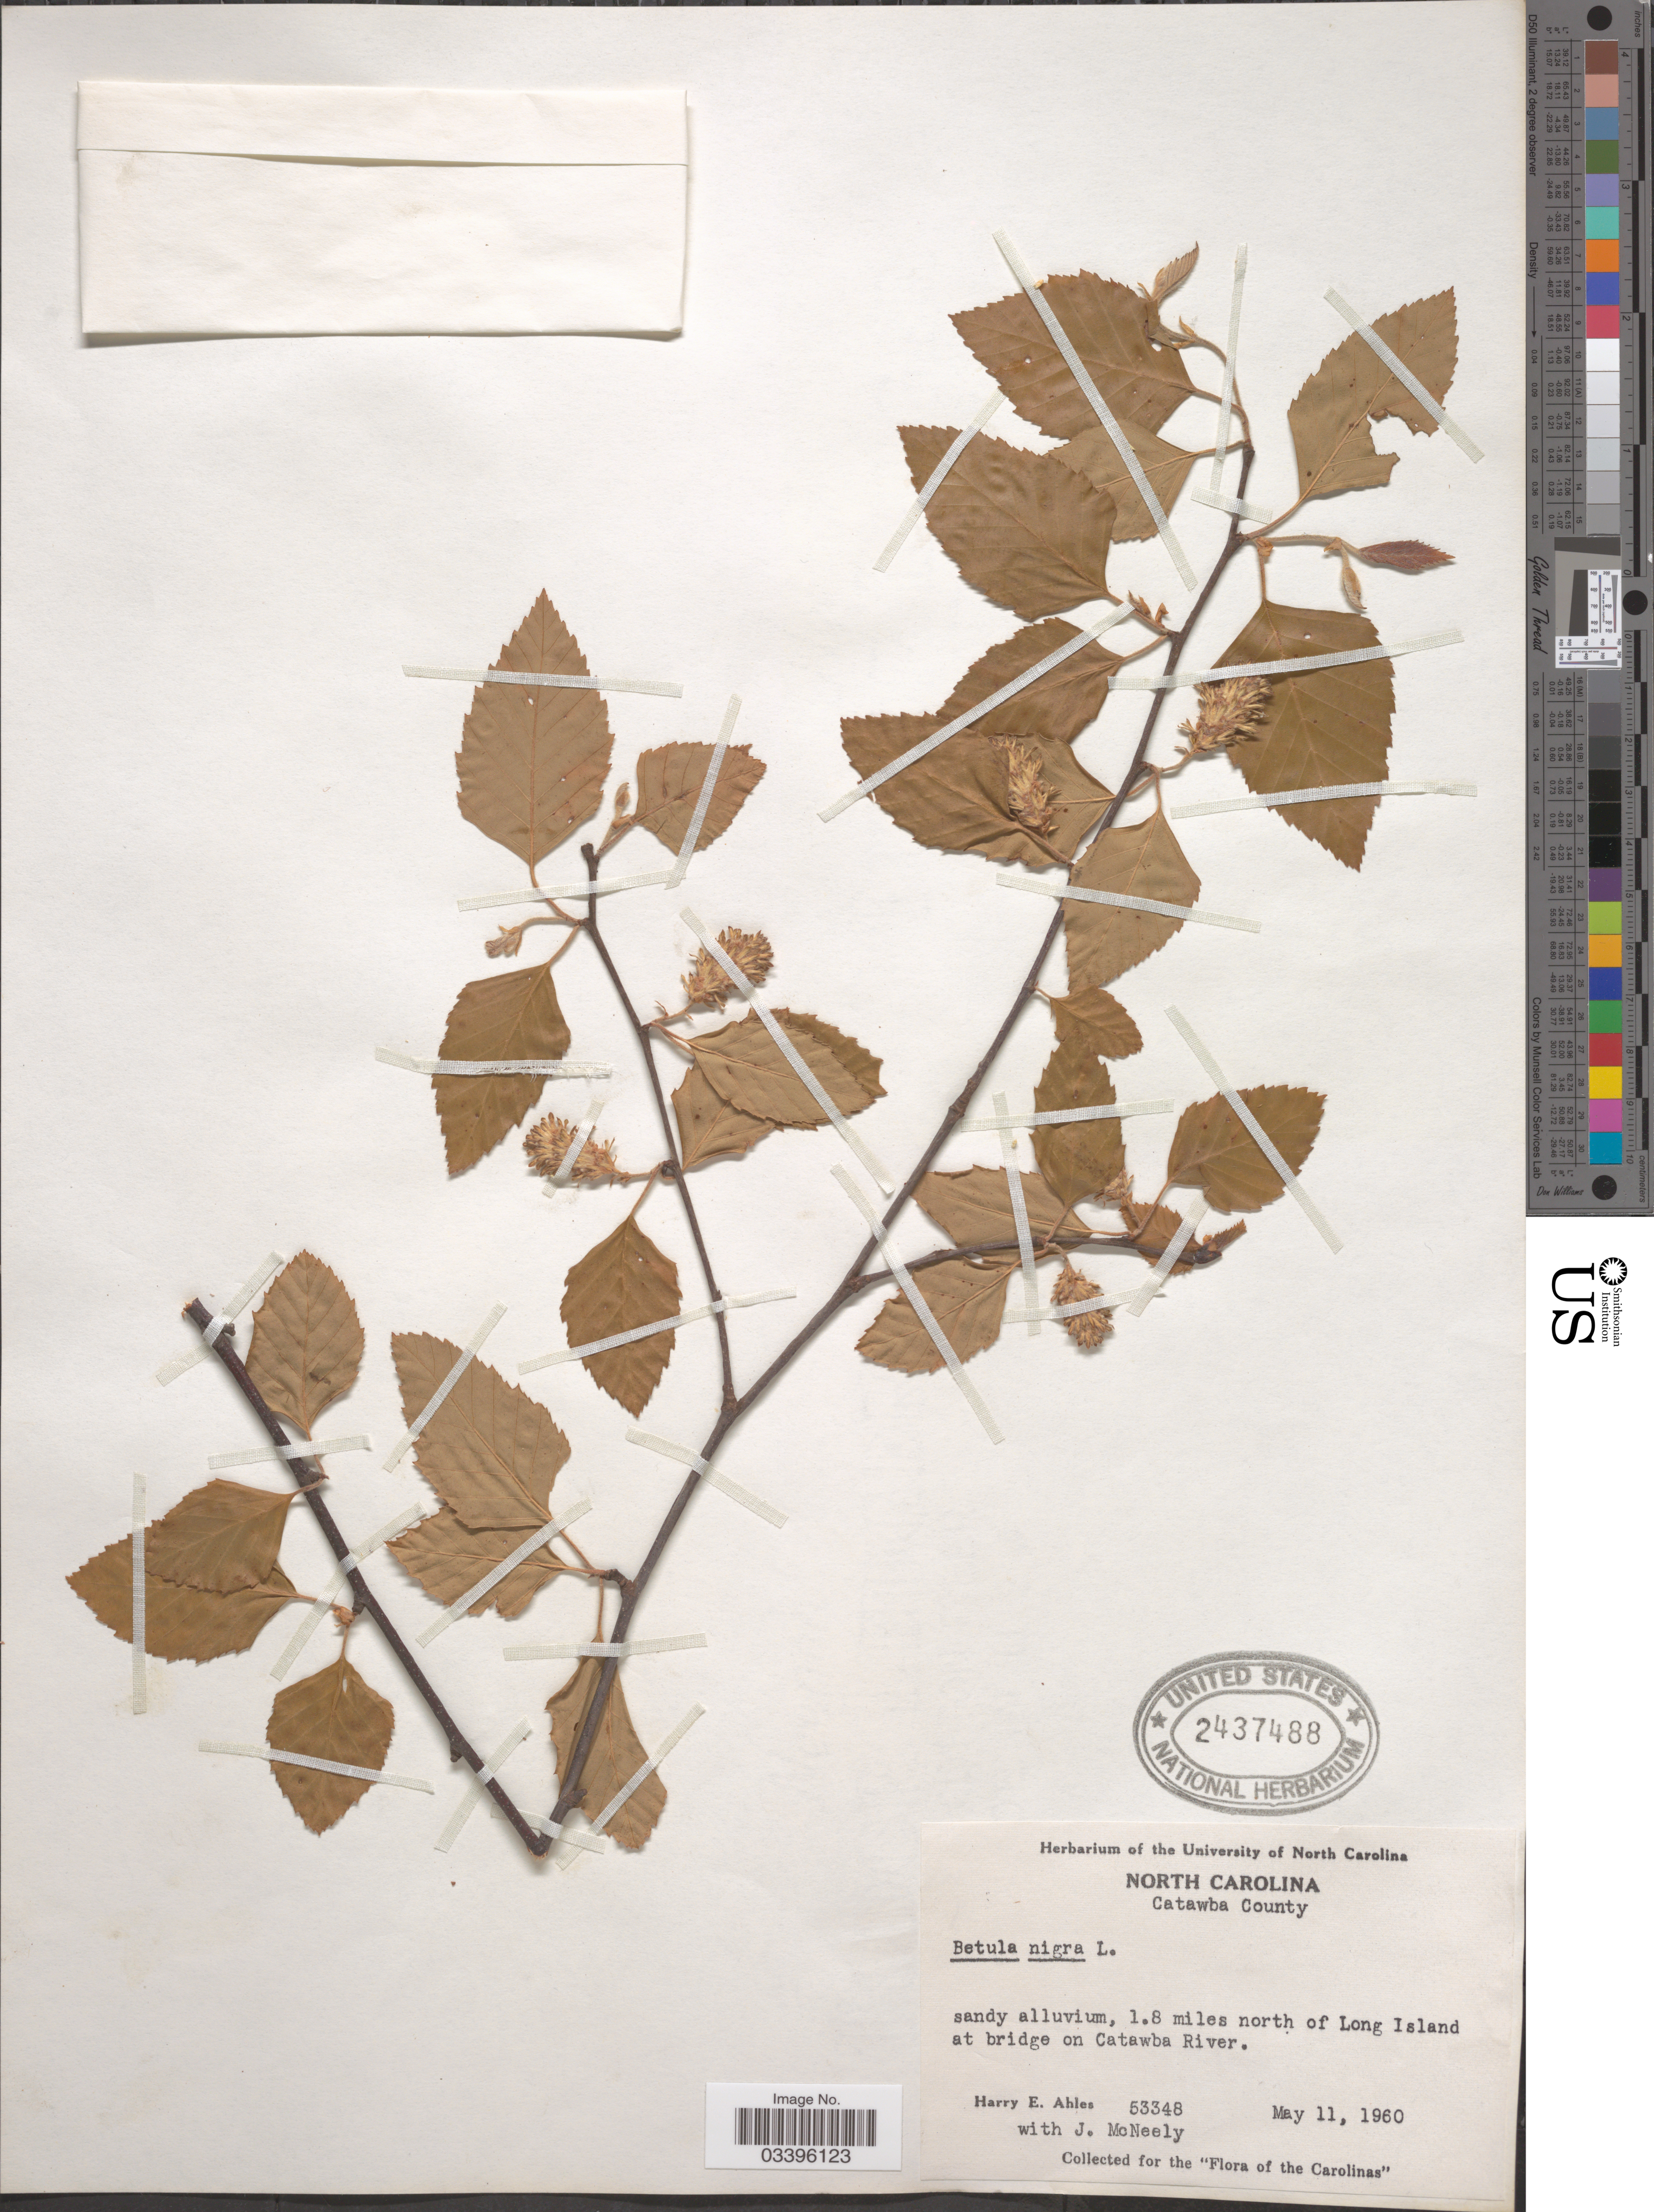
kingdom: Plantae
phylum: Tracheophyta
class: Magnoliopsida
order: Fagales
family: Betulaceae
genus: Betula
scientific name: Betula nigra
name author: L.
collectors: H. E. Ahles & J. McNeely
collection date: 1960-05-11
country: United States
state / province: North Carolina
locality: Catawba County, 1.8 miles north of Long Island at bridge on Catawba River.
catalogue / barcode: US 2437488